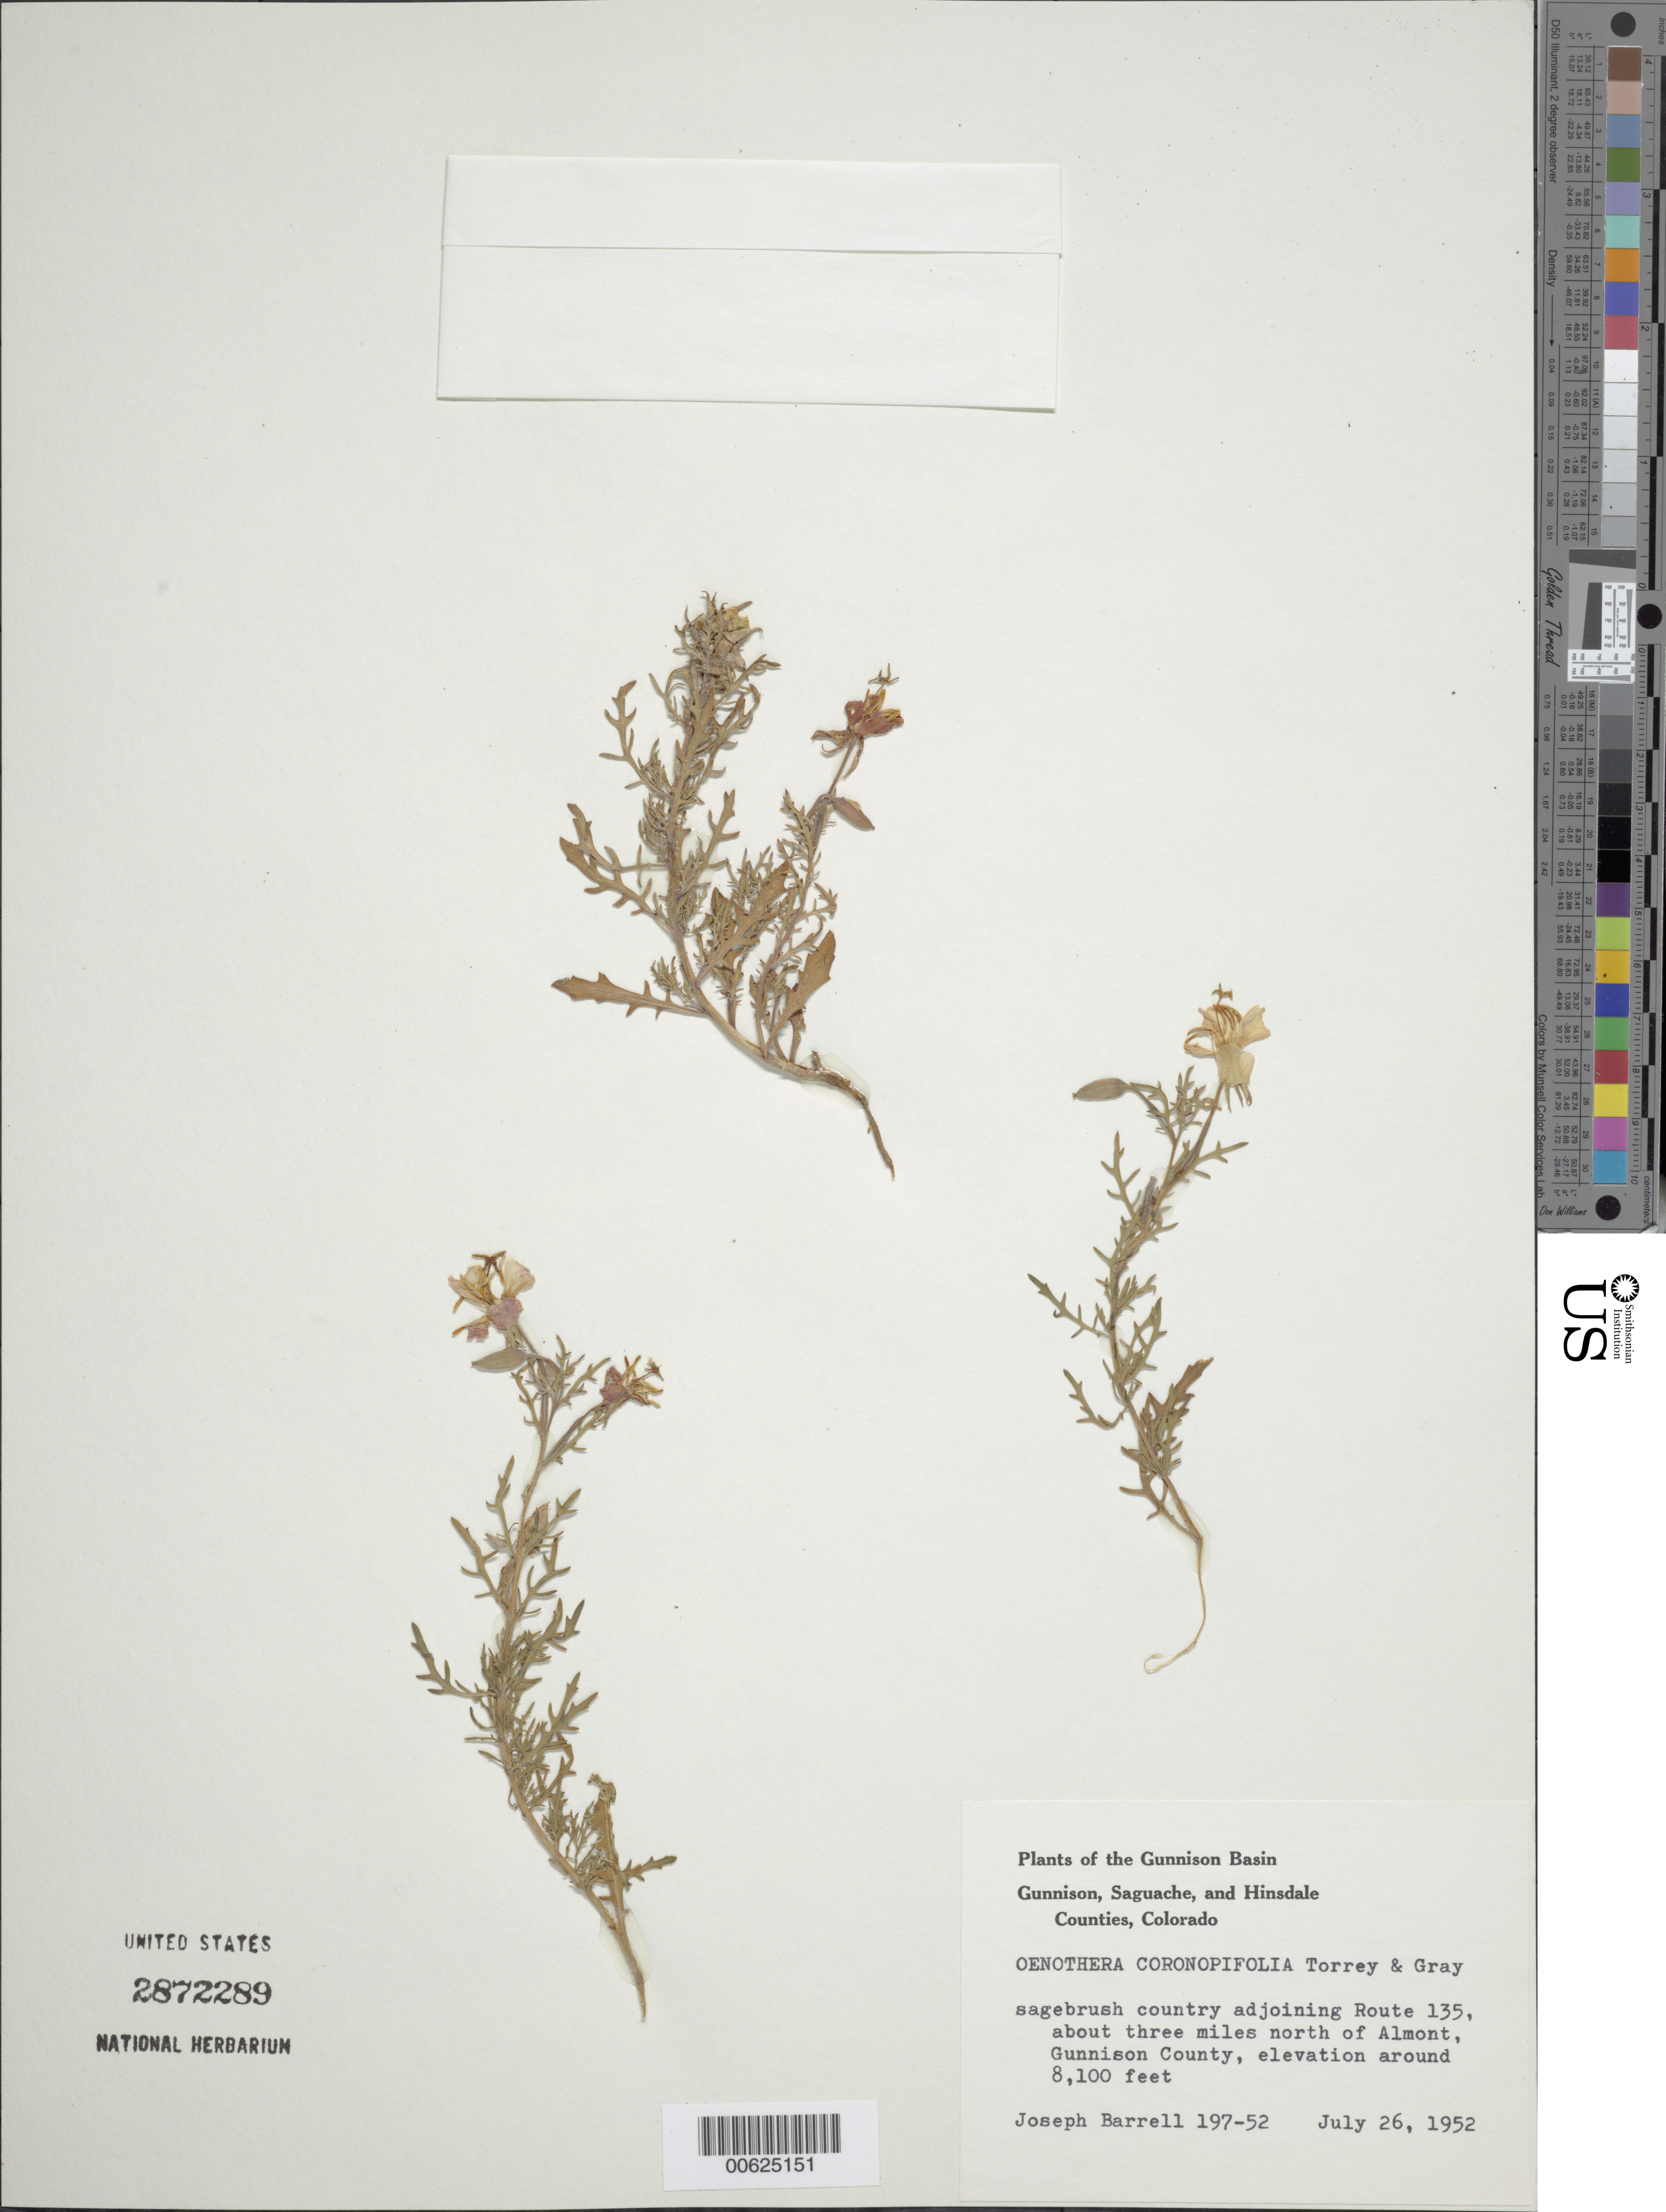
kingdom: Plantae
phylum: Tracheophyta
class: Magnoliopsida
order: Myrtales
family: Onagraceae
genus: Oenothera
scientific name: Oenothera coronopifolia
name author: Torr. & A. Gray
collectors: J. G. Wessels Boer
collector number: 699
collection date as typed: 19-Feb-63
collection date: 1963-02-19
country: Suriname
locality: Sipalwini Savanna, on airstrip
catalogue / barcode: US 2511000-2